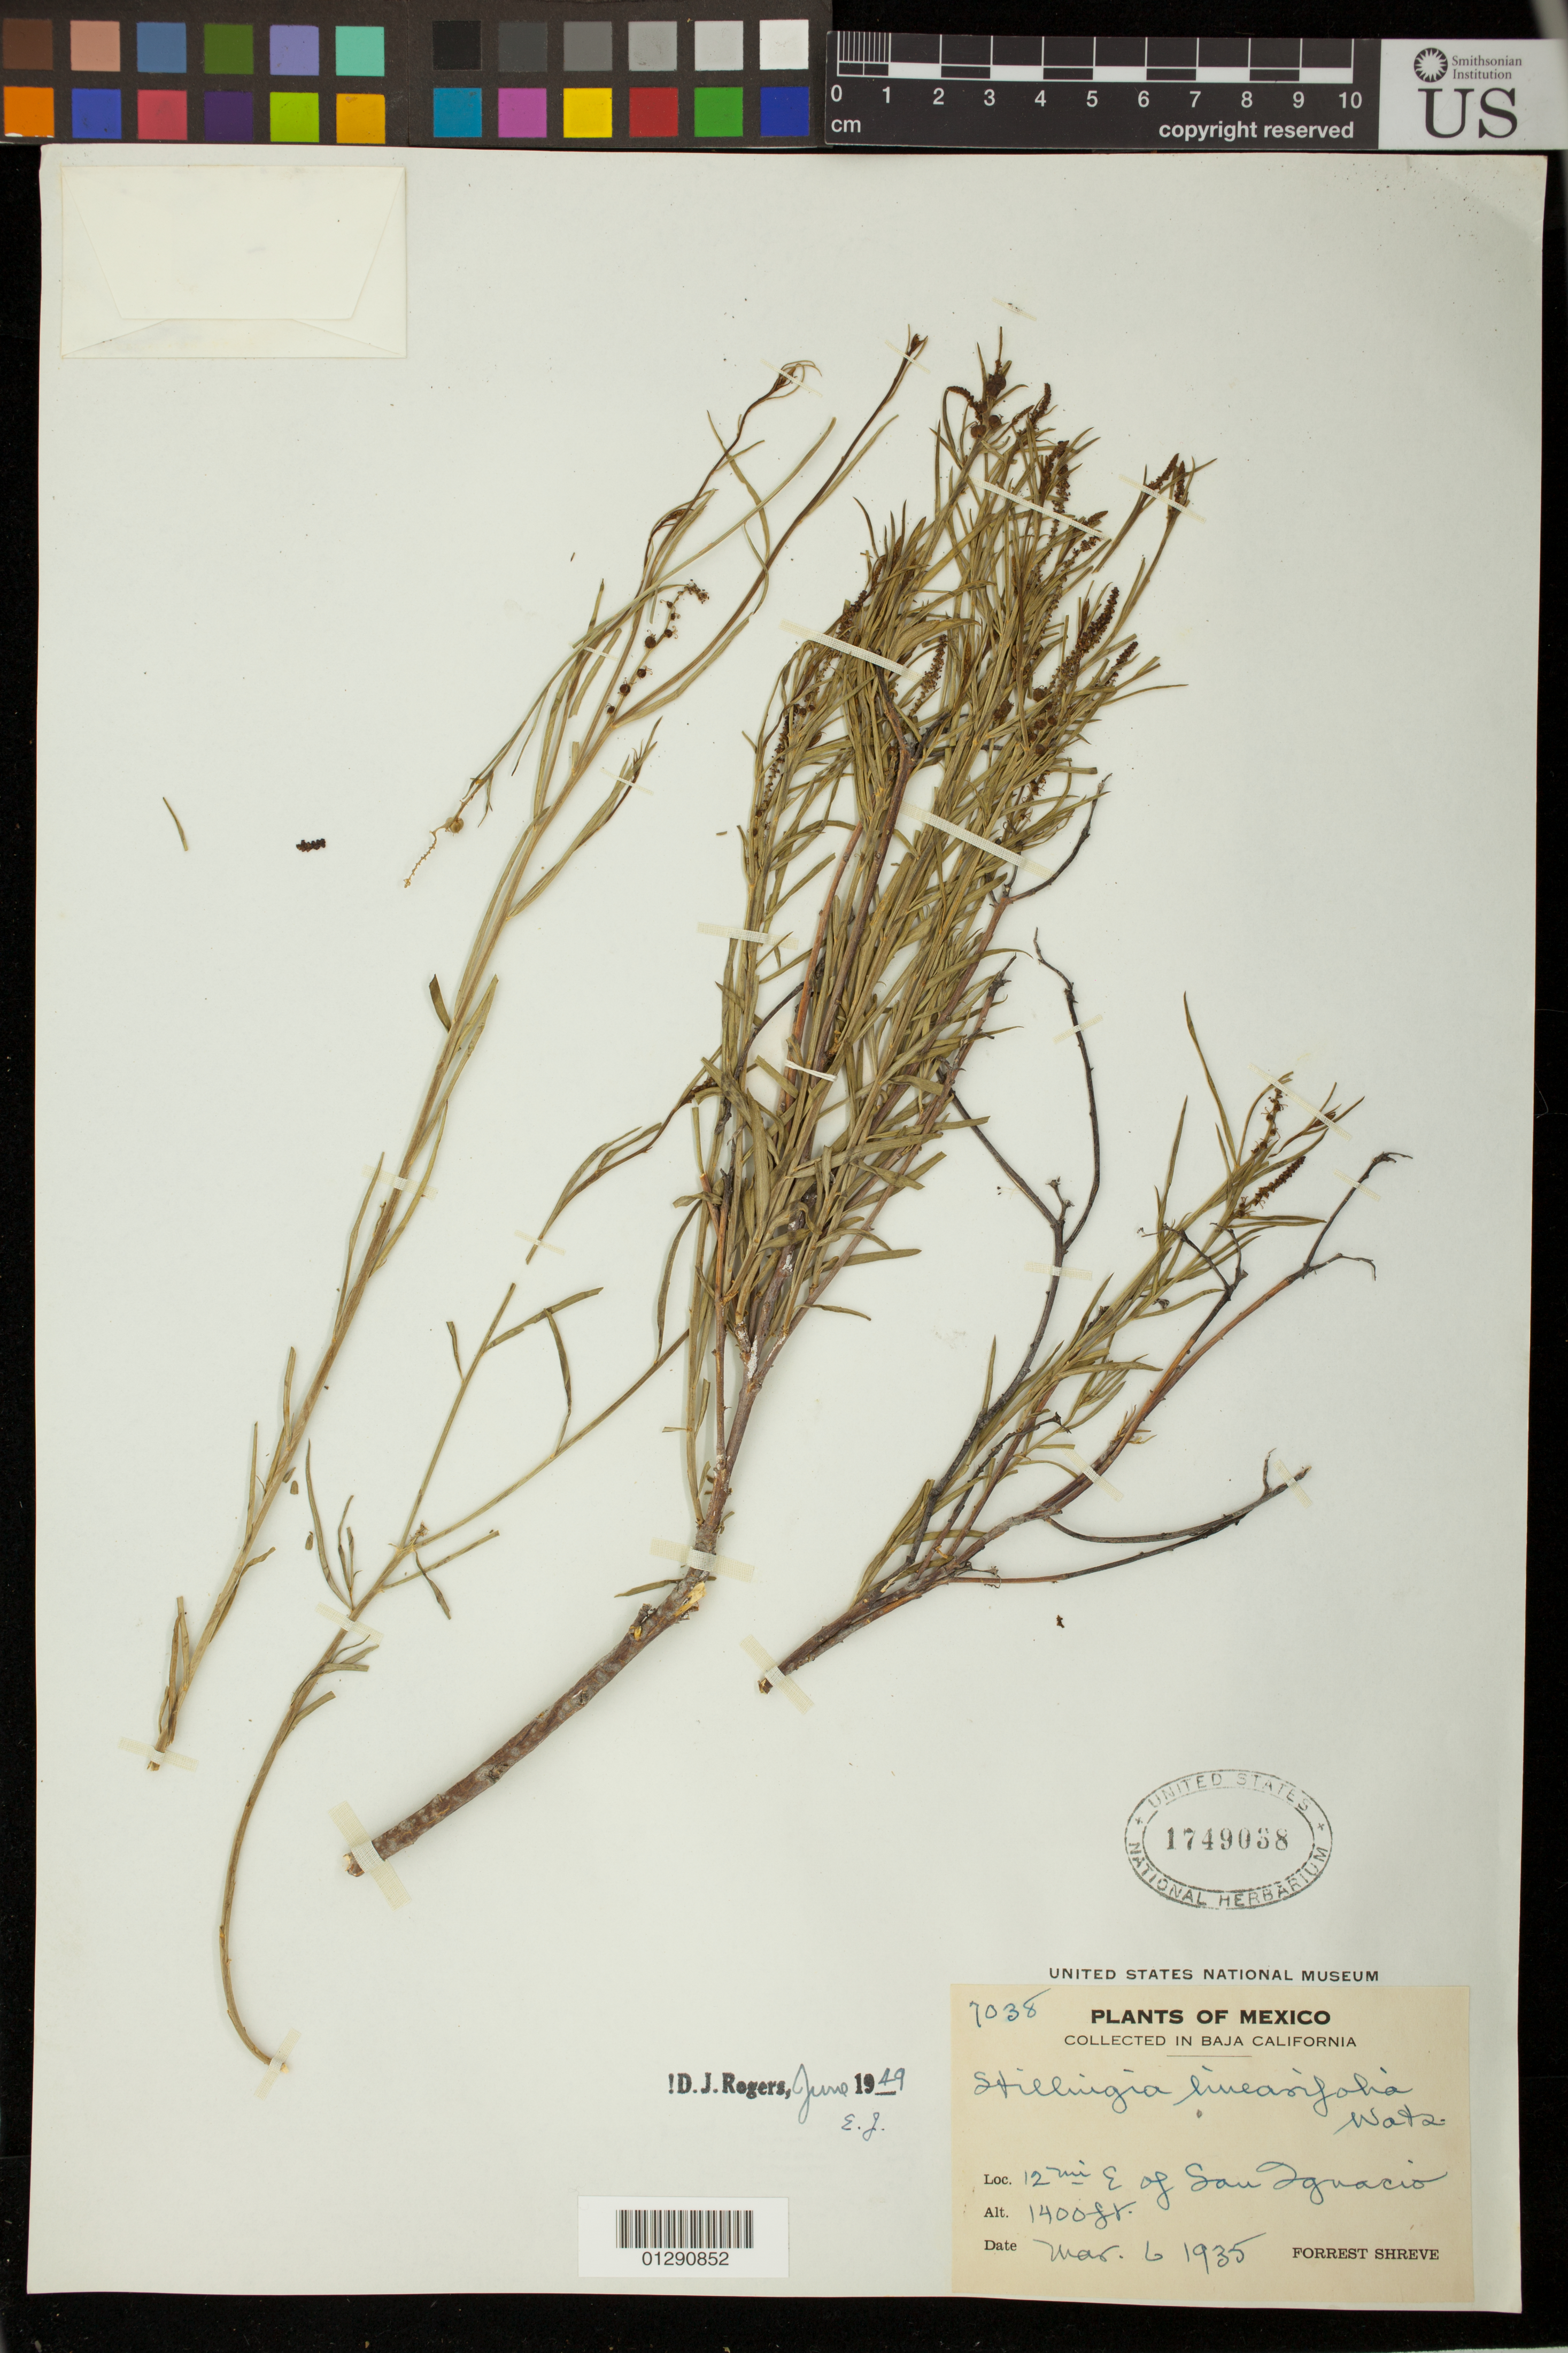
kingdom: Plantae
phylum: Tracheophyta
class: Magnoliopsida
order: Malpighiales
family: Euphorbiaceae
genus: Stillingia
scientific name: Stillingia linearifolia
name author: S. Watson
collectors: F. Shreve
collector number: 7038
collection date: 1935-03-06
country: Mexico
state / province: Baja California Sur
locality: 12 mi E of San Iguacio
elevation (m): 427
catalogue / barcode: US 1749038